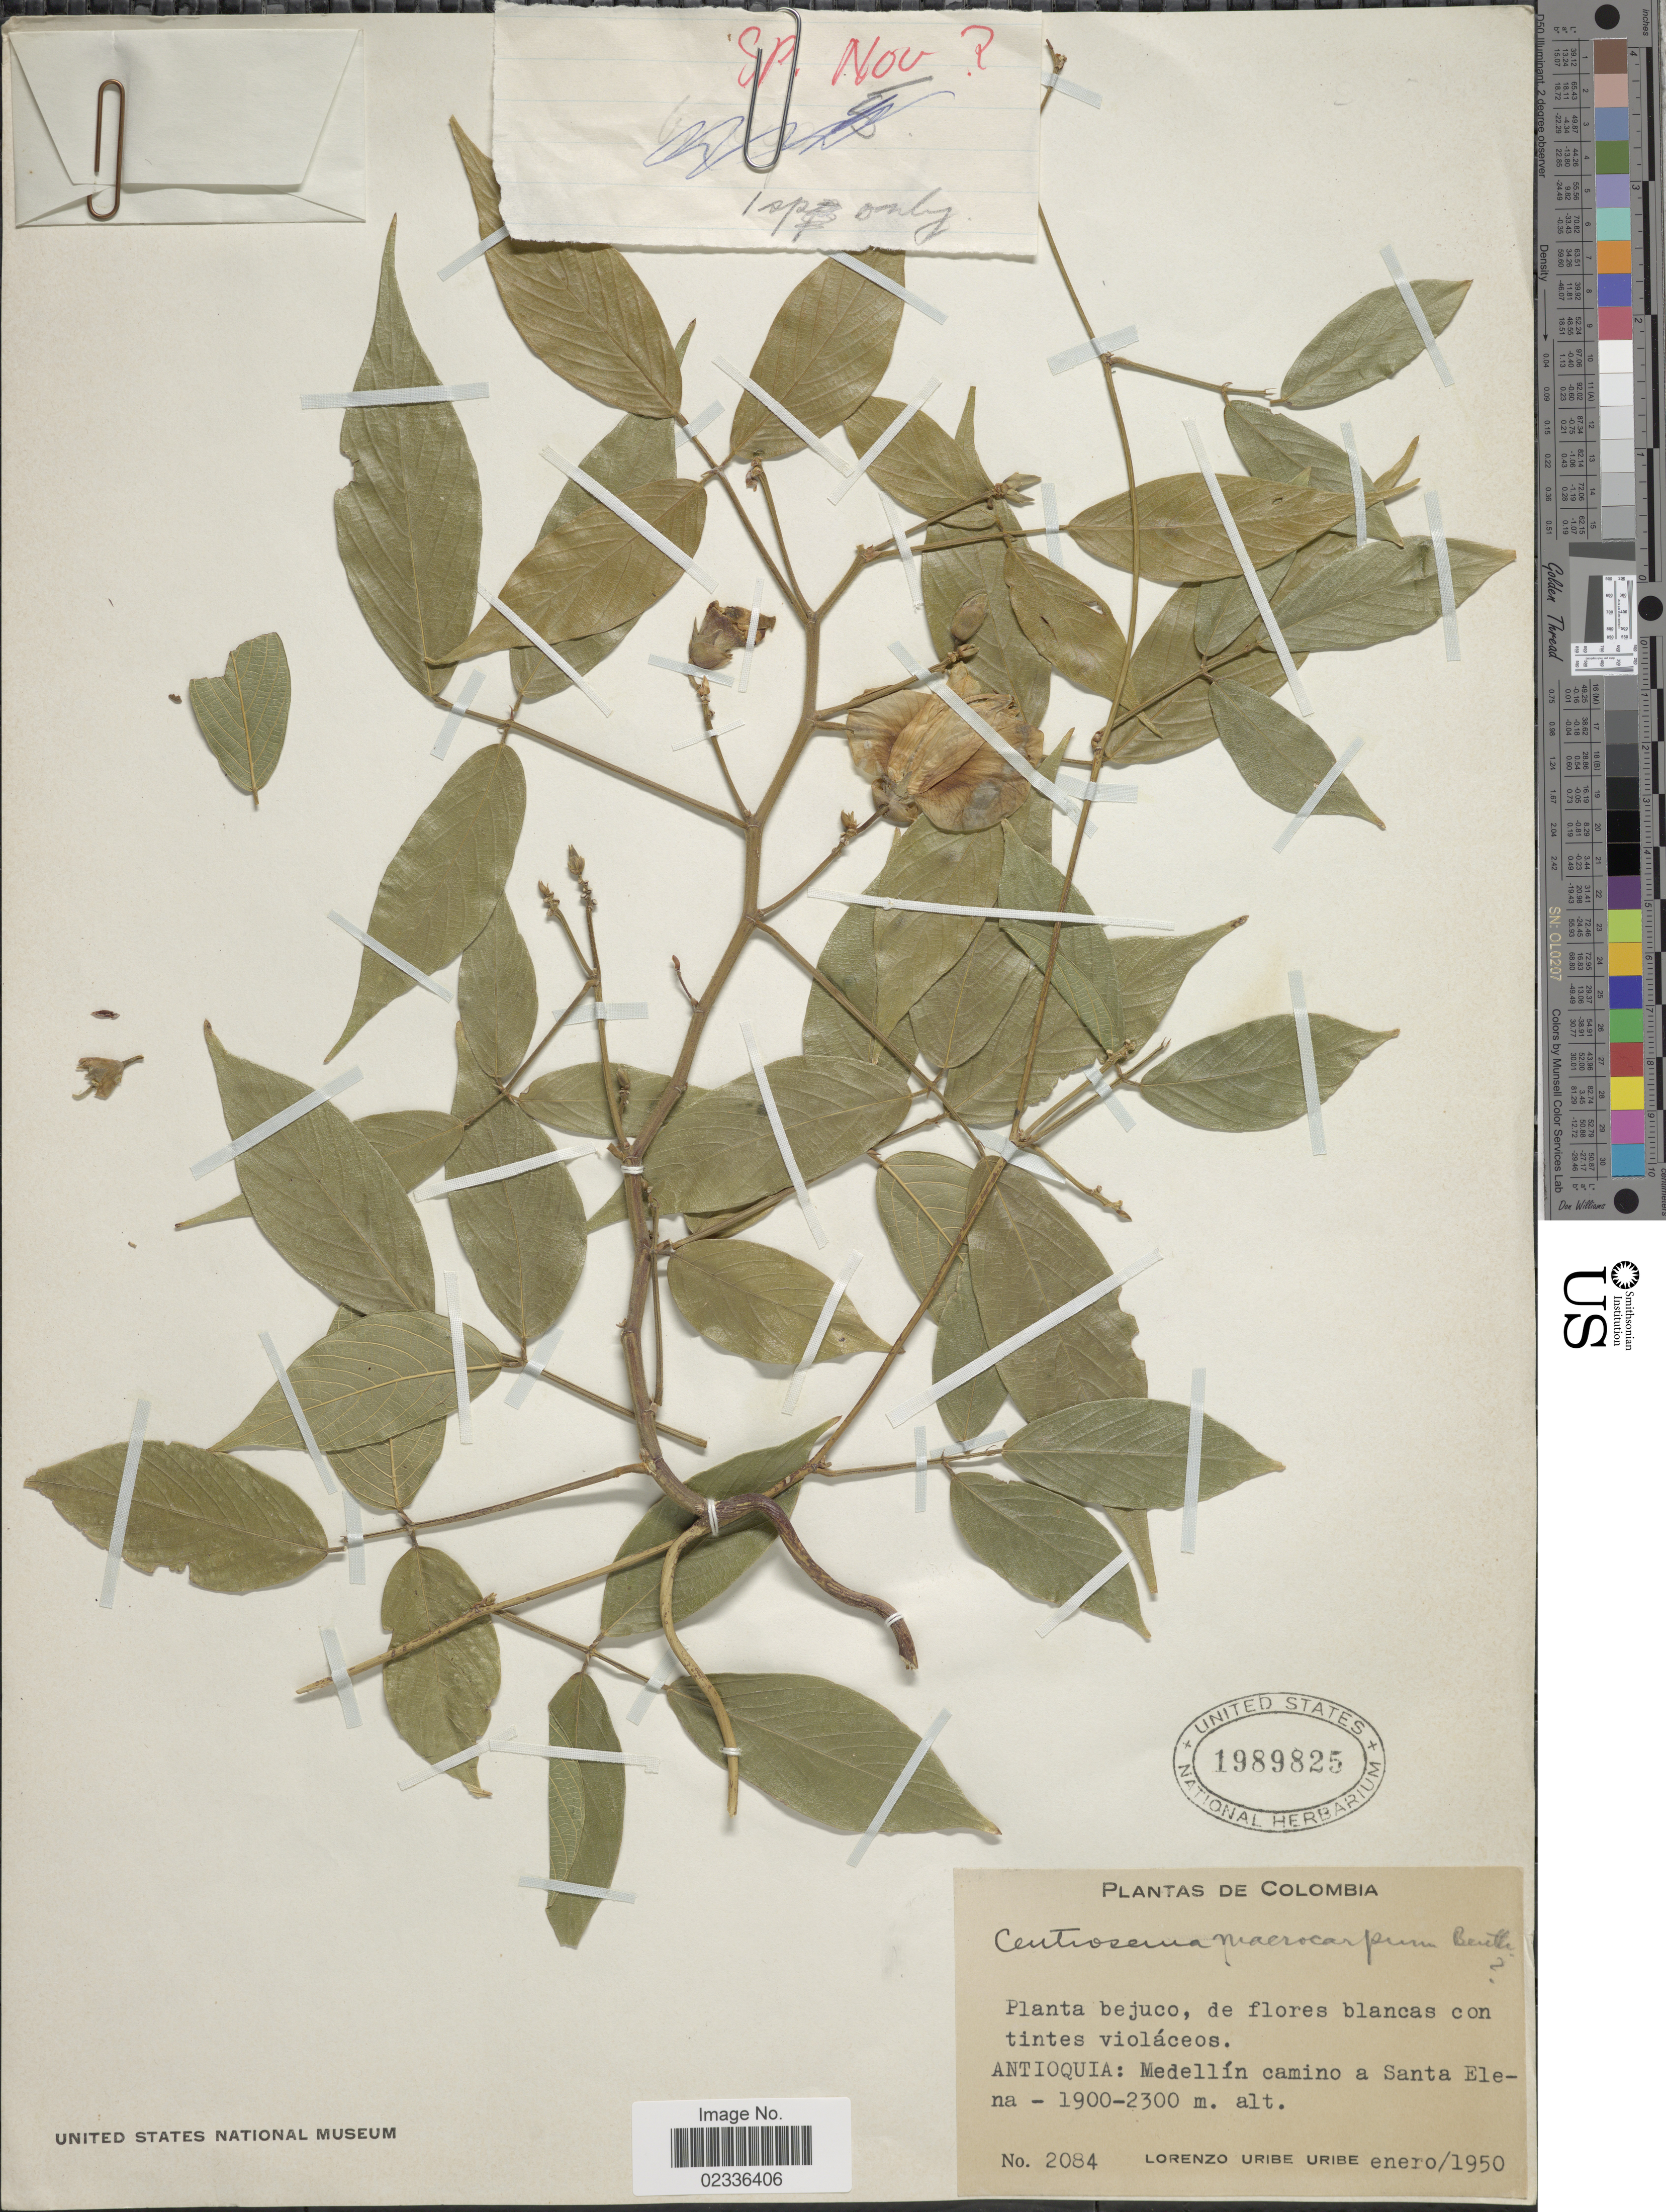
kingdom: Plantae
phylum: Tracheophyta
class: Magnoliopsida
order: Fabales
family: Fabaceae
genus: Centrosema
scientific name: Centrosema sp.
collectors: L. Uribe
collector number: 2084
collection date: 1950-01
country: Colombia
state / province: Antioquia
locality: Medellin camino a Santa Elena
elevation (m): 1900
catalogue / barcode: US 1989825